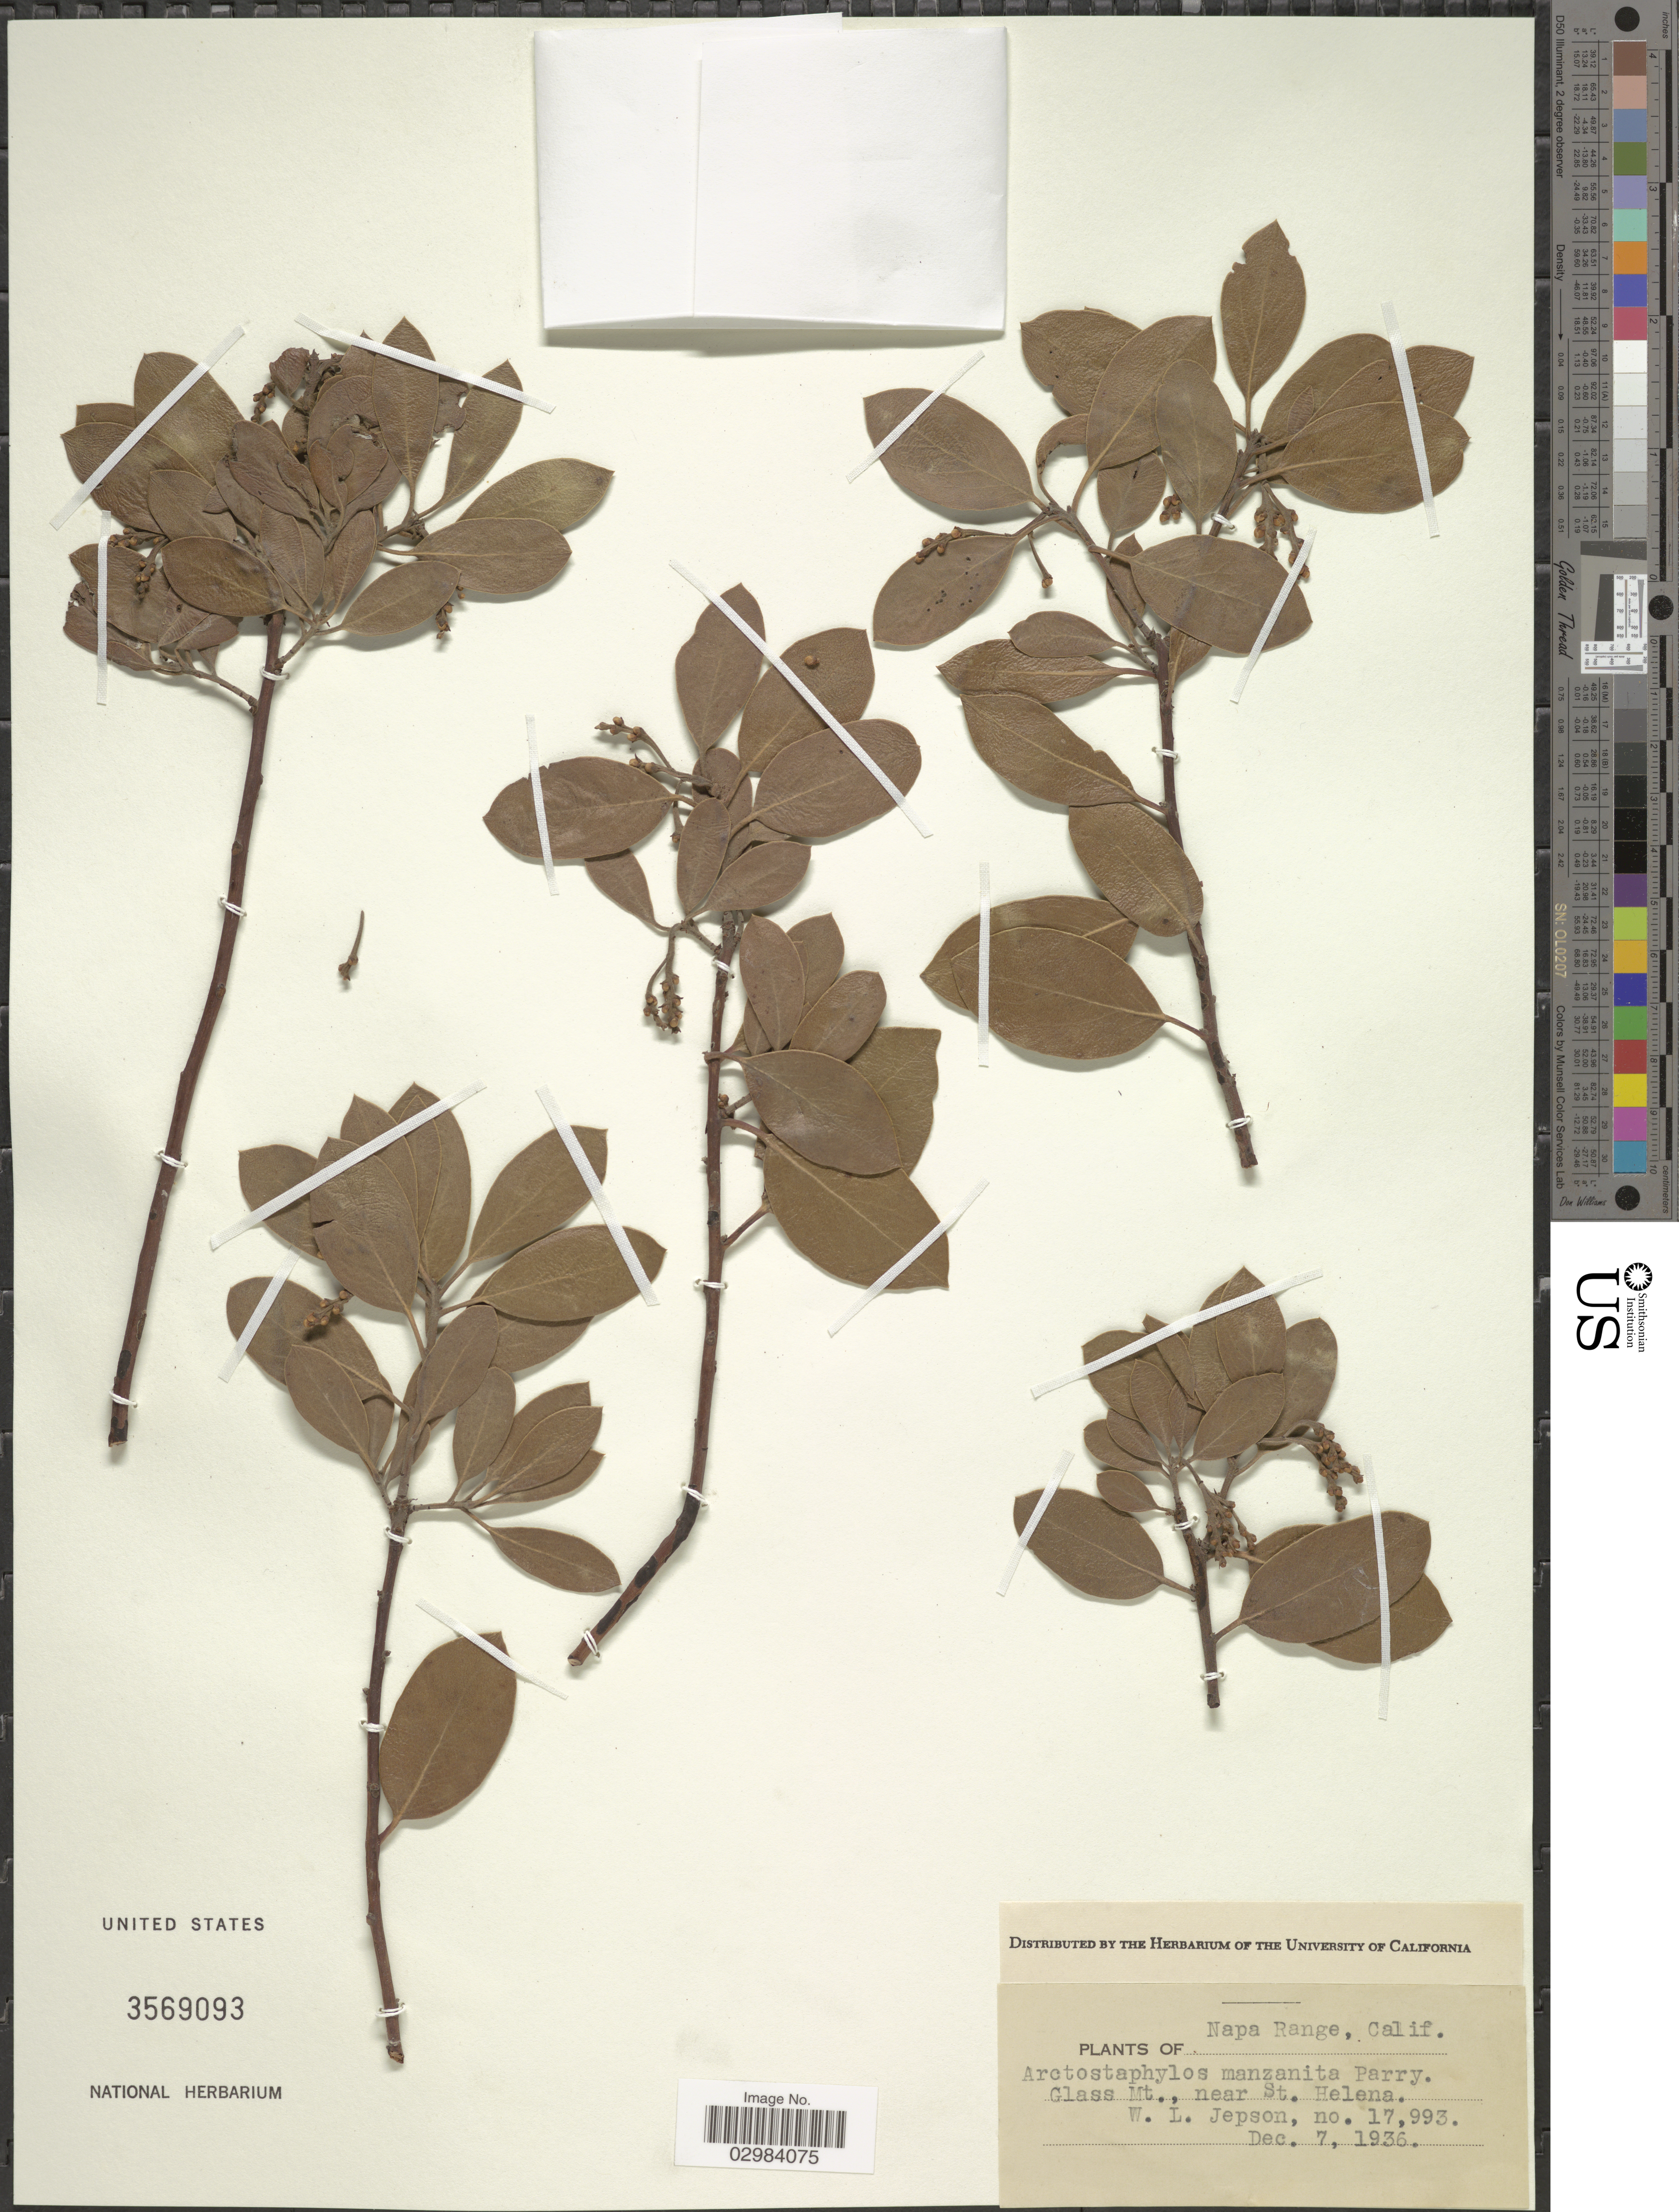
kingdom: Plantae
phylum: Tracheophyta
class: Magnoliopsida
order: Ericales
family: Ericaceae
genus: Arctostaphylos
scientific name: Arctostaphylos manzanita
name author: Parry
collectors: W. L. Jepson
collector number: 17993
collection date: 1936-12-07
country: United States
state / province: California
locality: Napa Range, Glass Mt., near St. Helena.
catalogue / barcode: US 3569093